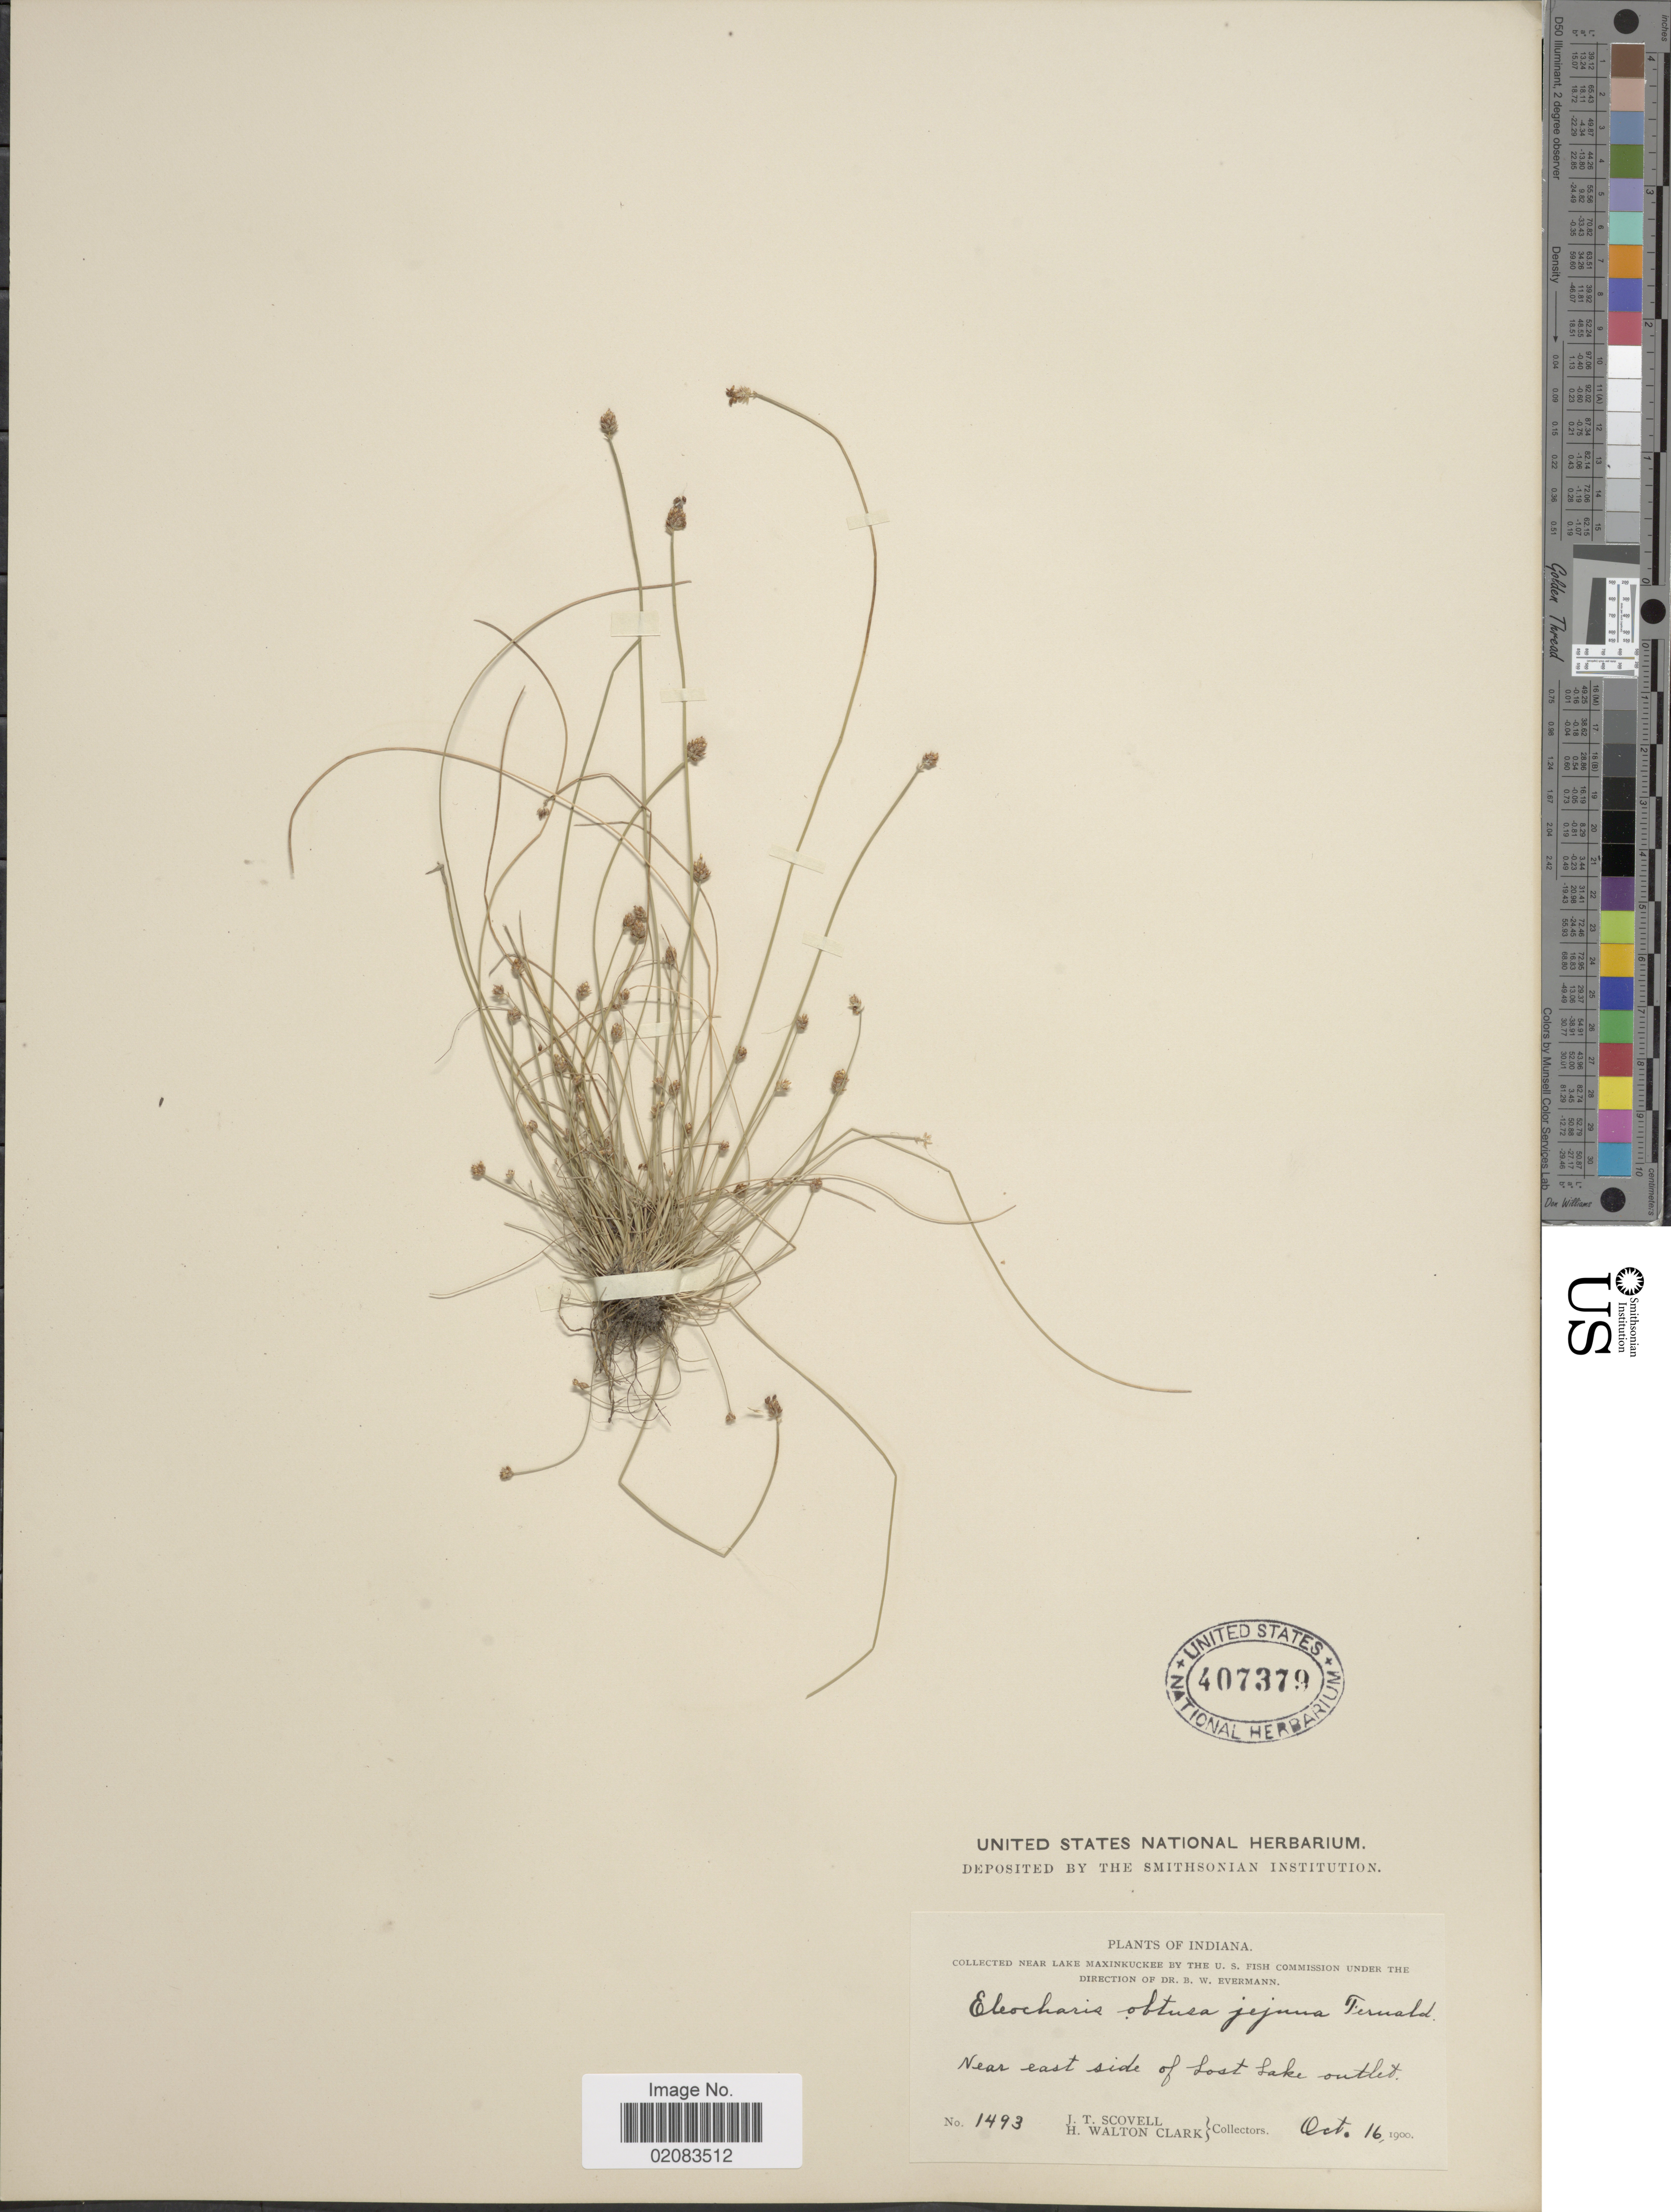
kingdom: Plantae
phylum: Tracheophyta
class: Liliopsida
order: Poales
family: Cyperaceae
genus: Eleocharis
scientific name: Eleocharis obtusa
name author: (Willd.) Schult.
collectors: J. T. Scovell & H. W. Clark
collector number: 1493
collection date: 1900-10-16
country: United States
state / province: Indiana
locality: Near Lake Maxinkuckee, Near east side of Lost Lake outlet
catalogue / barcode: US 407379